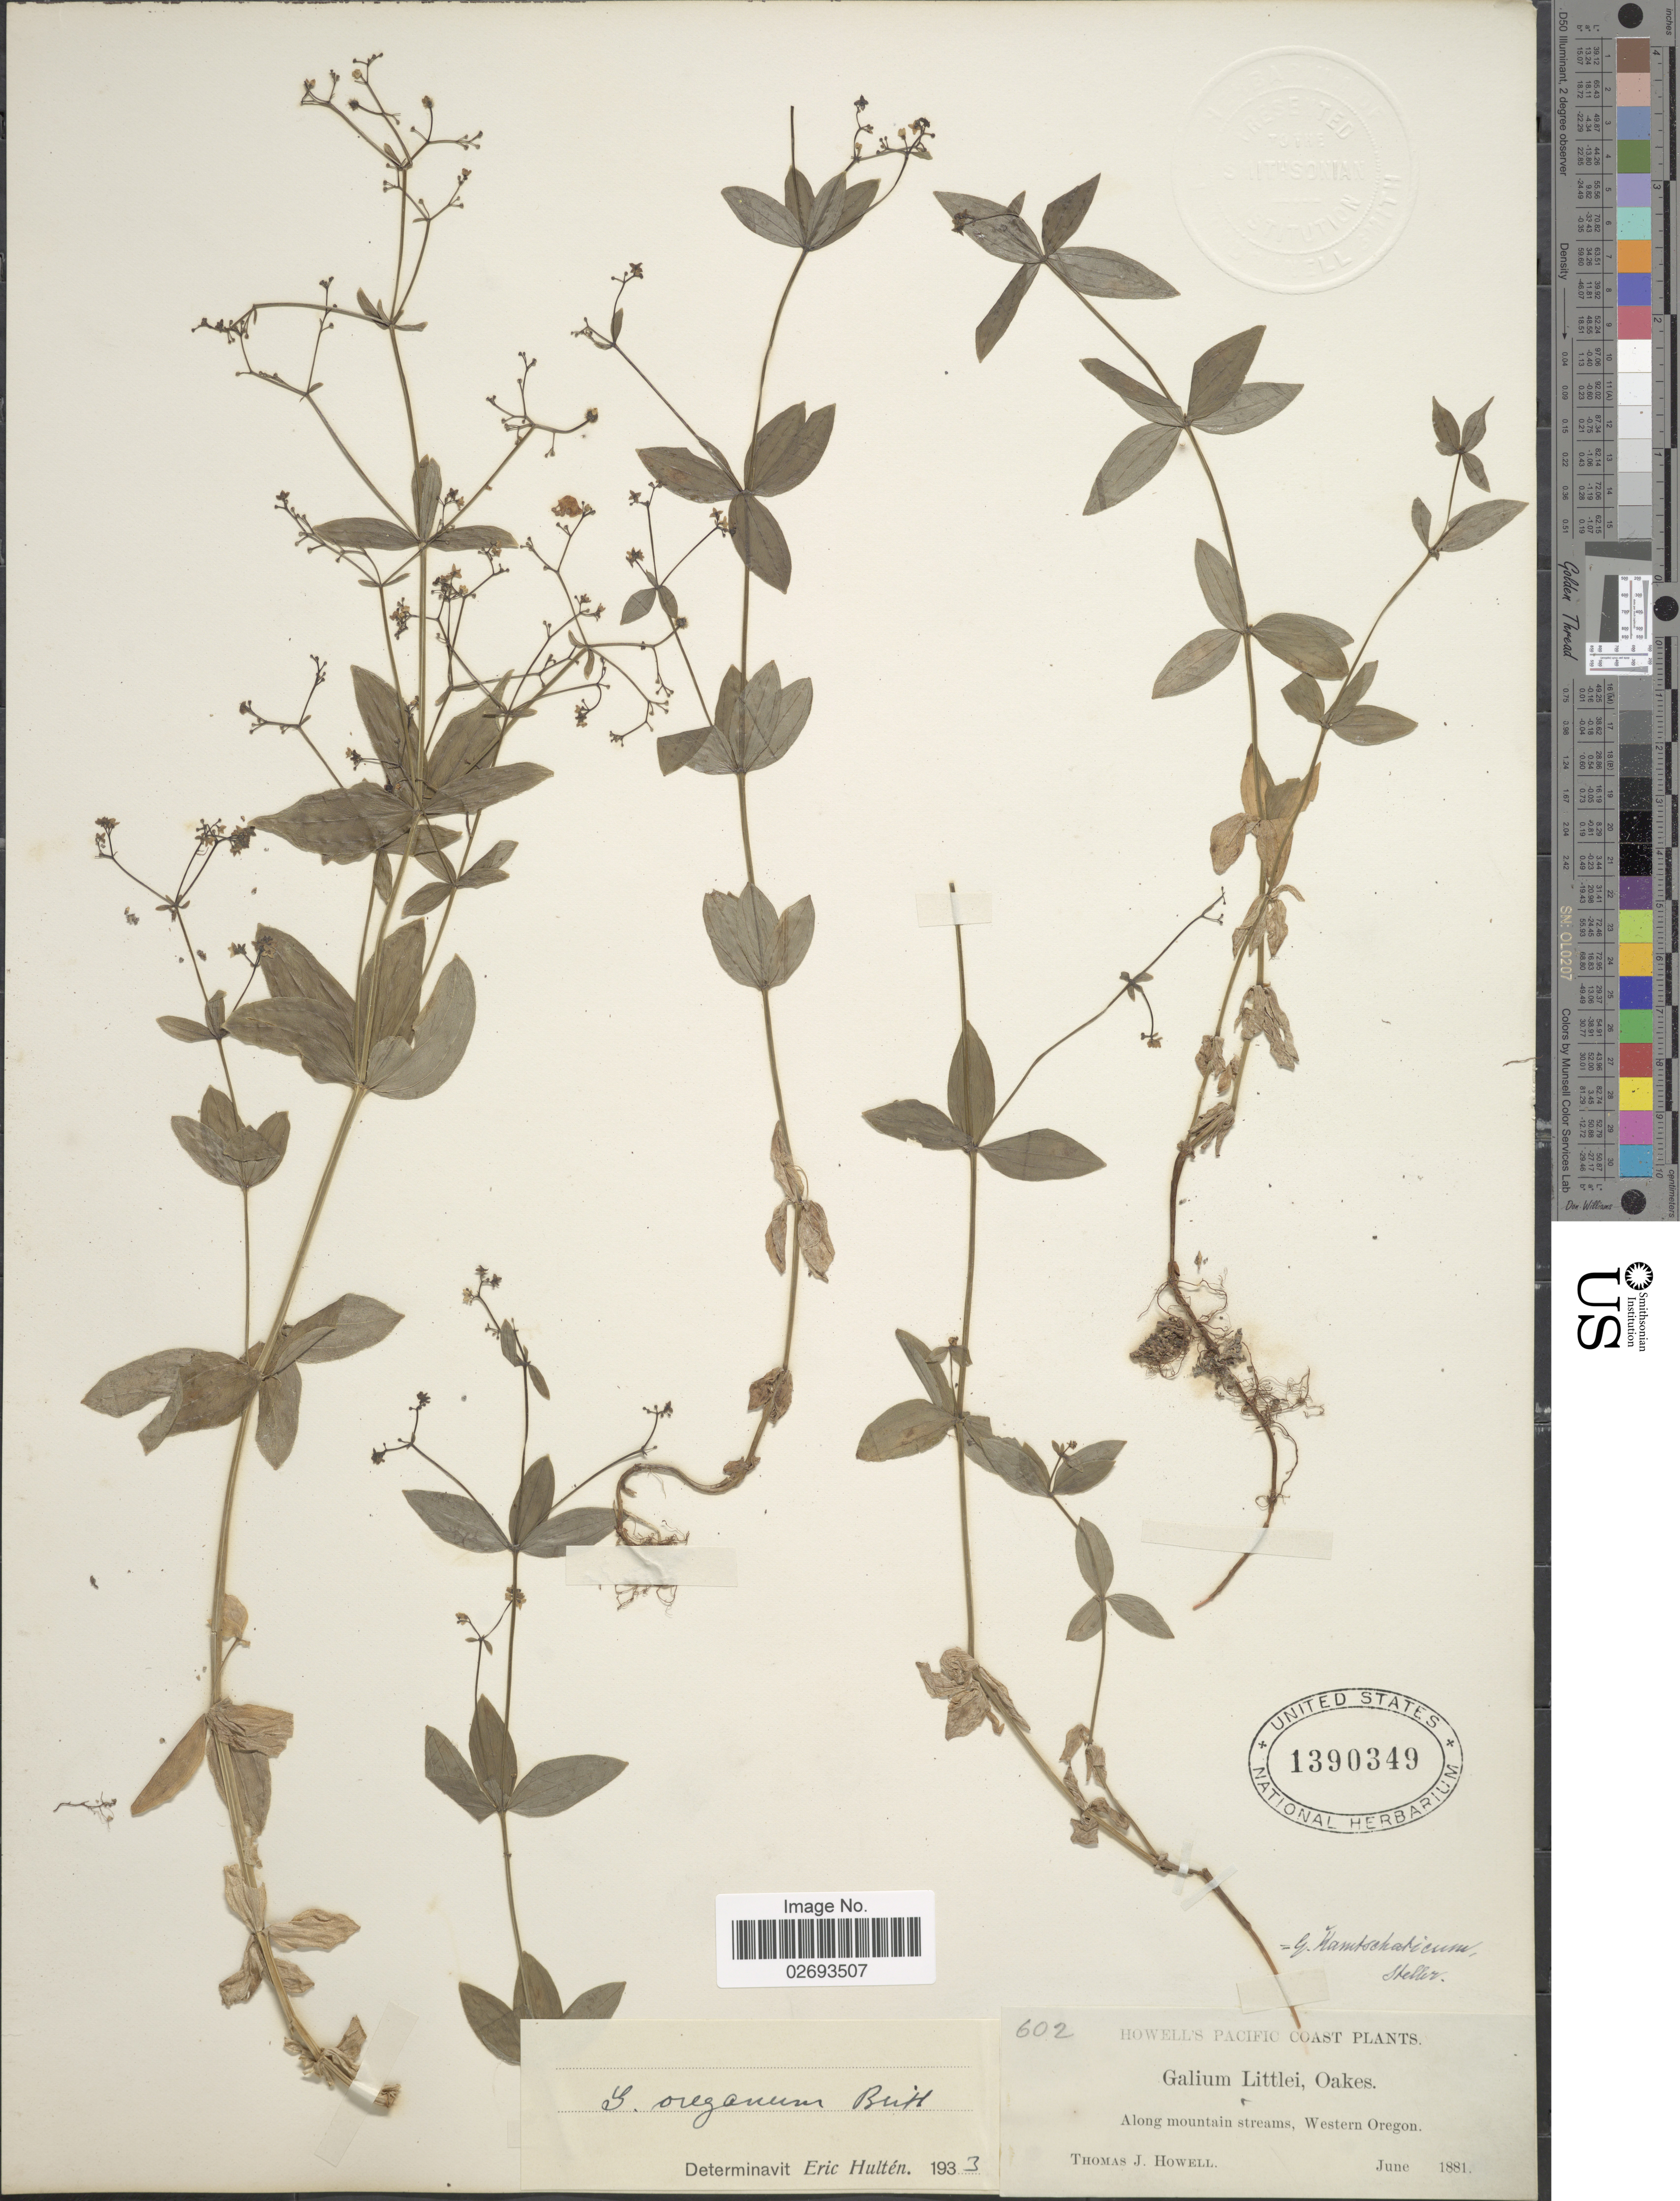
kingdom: Plantae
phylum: Tracheophyta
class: Magnoliopsida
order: Gentianales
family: Rubiaceae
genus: Galium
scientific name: Galium oreganum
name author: Britton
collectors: T. J. Howell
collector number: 602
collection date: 1881-06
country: United States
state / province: Oregon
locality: Pacific Coast, Along mountain streams, Western Oregon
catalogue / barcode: US 1390349